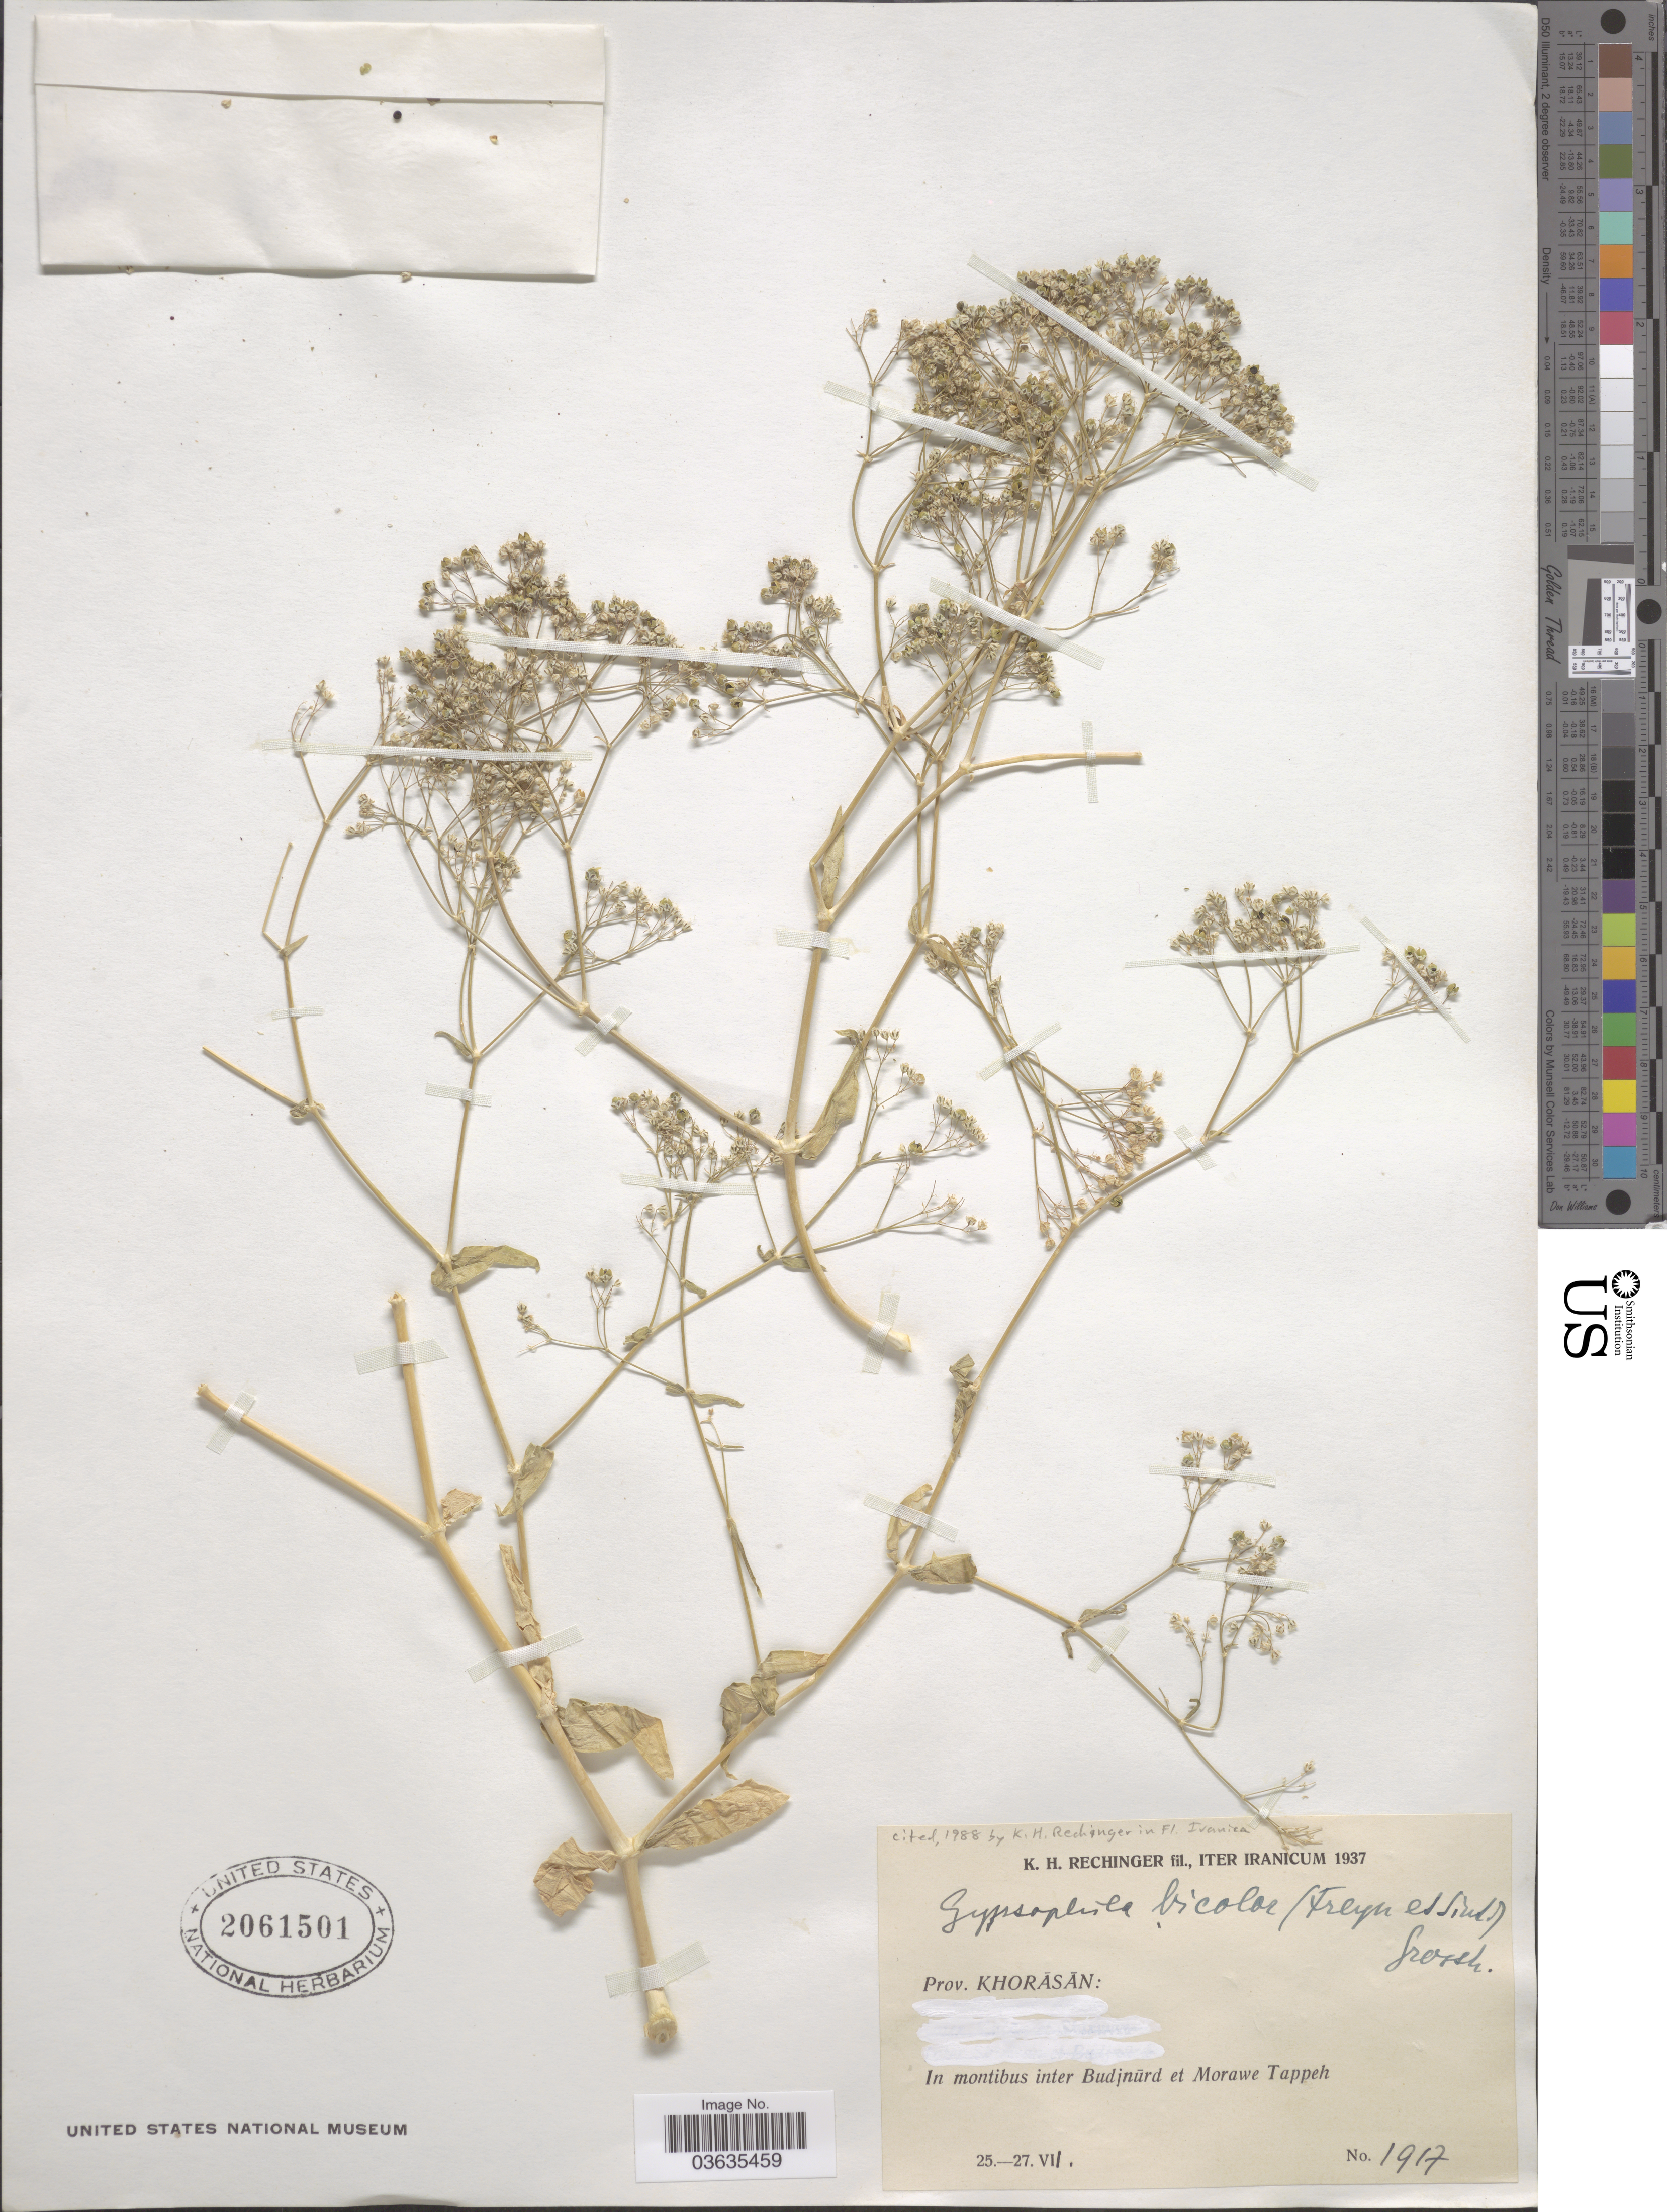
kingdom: Plantae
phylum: Tracheophyta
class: Magnoliopsida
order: Caryophyllales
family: Caryophyllaceae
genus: Gypsophila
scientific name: Gypsophila bicolor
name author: (Freyn & Sint.) Grossh.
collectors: K. H. Rechinger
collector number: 1917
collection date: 1937-07-25/1937-07-27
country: Iran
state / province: Khorasan [obsolete]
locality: In montibus inter Budjnūrd et Morawe Tappeh.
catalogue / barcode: US 2061501